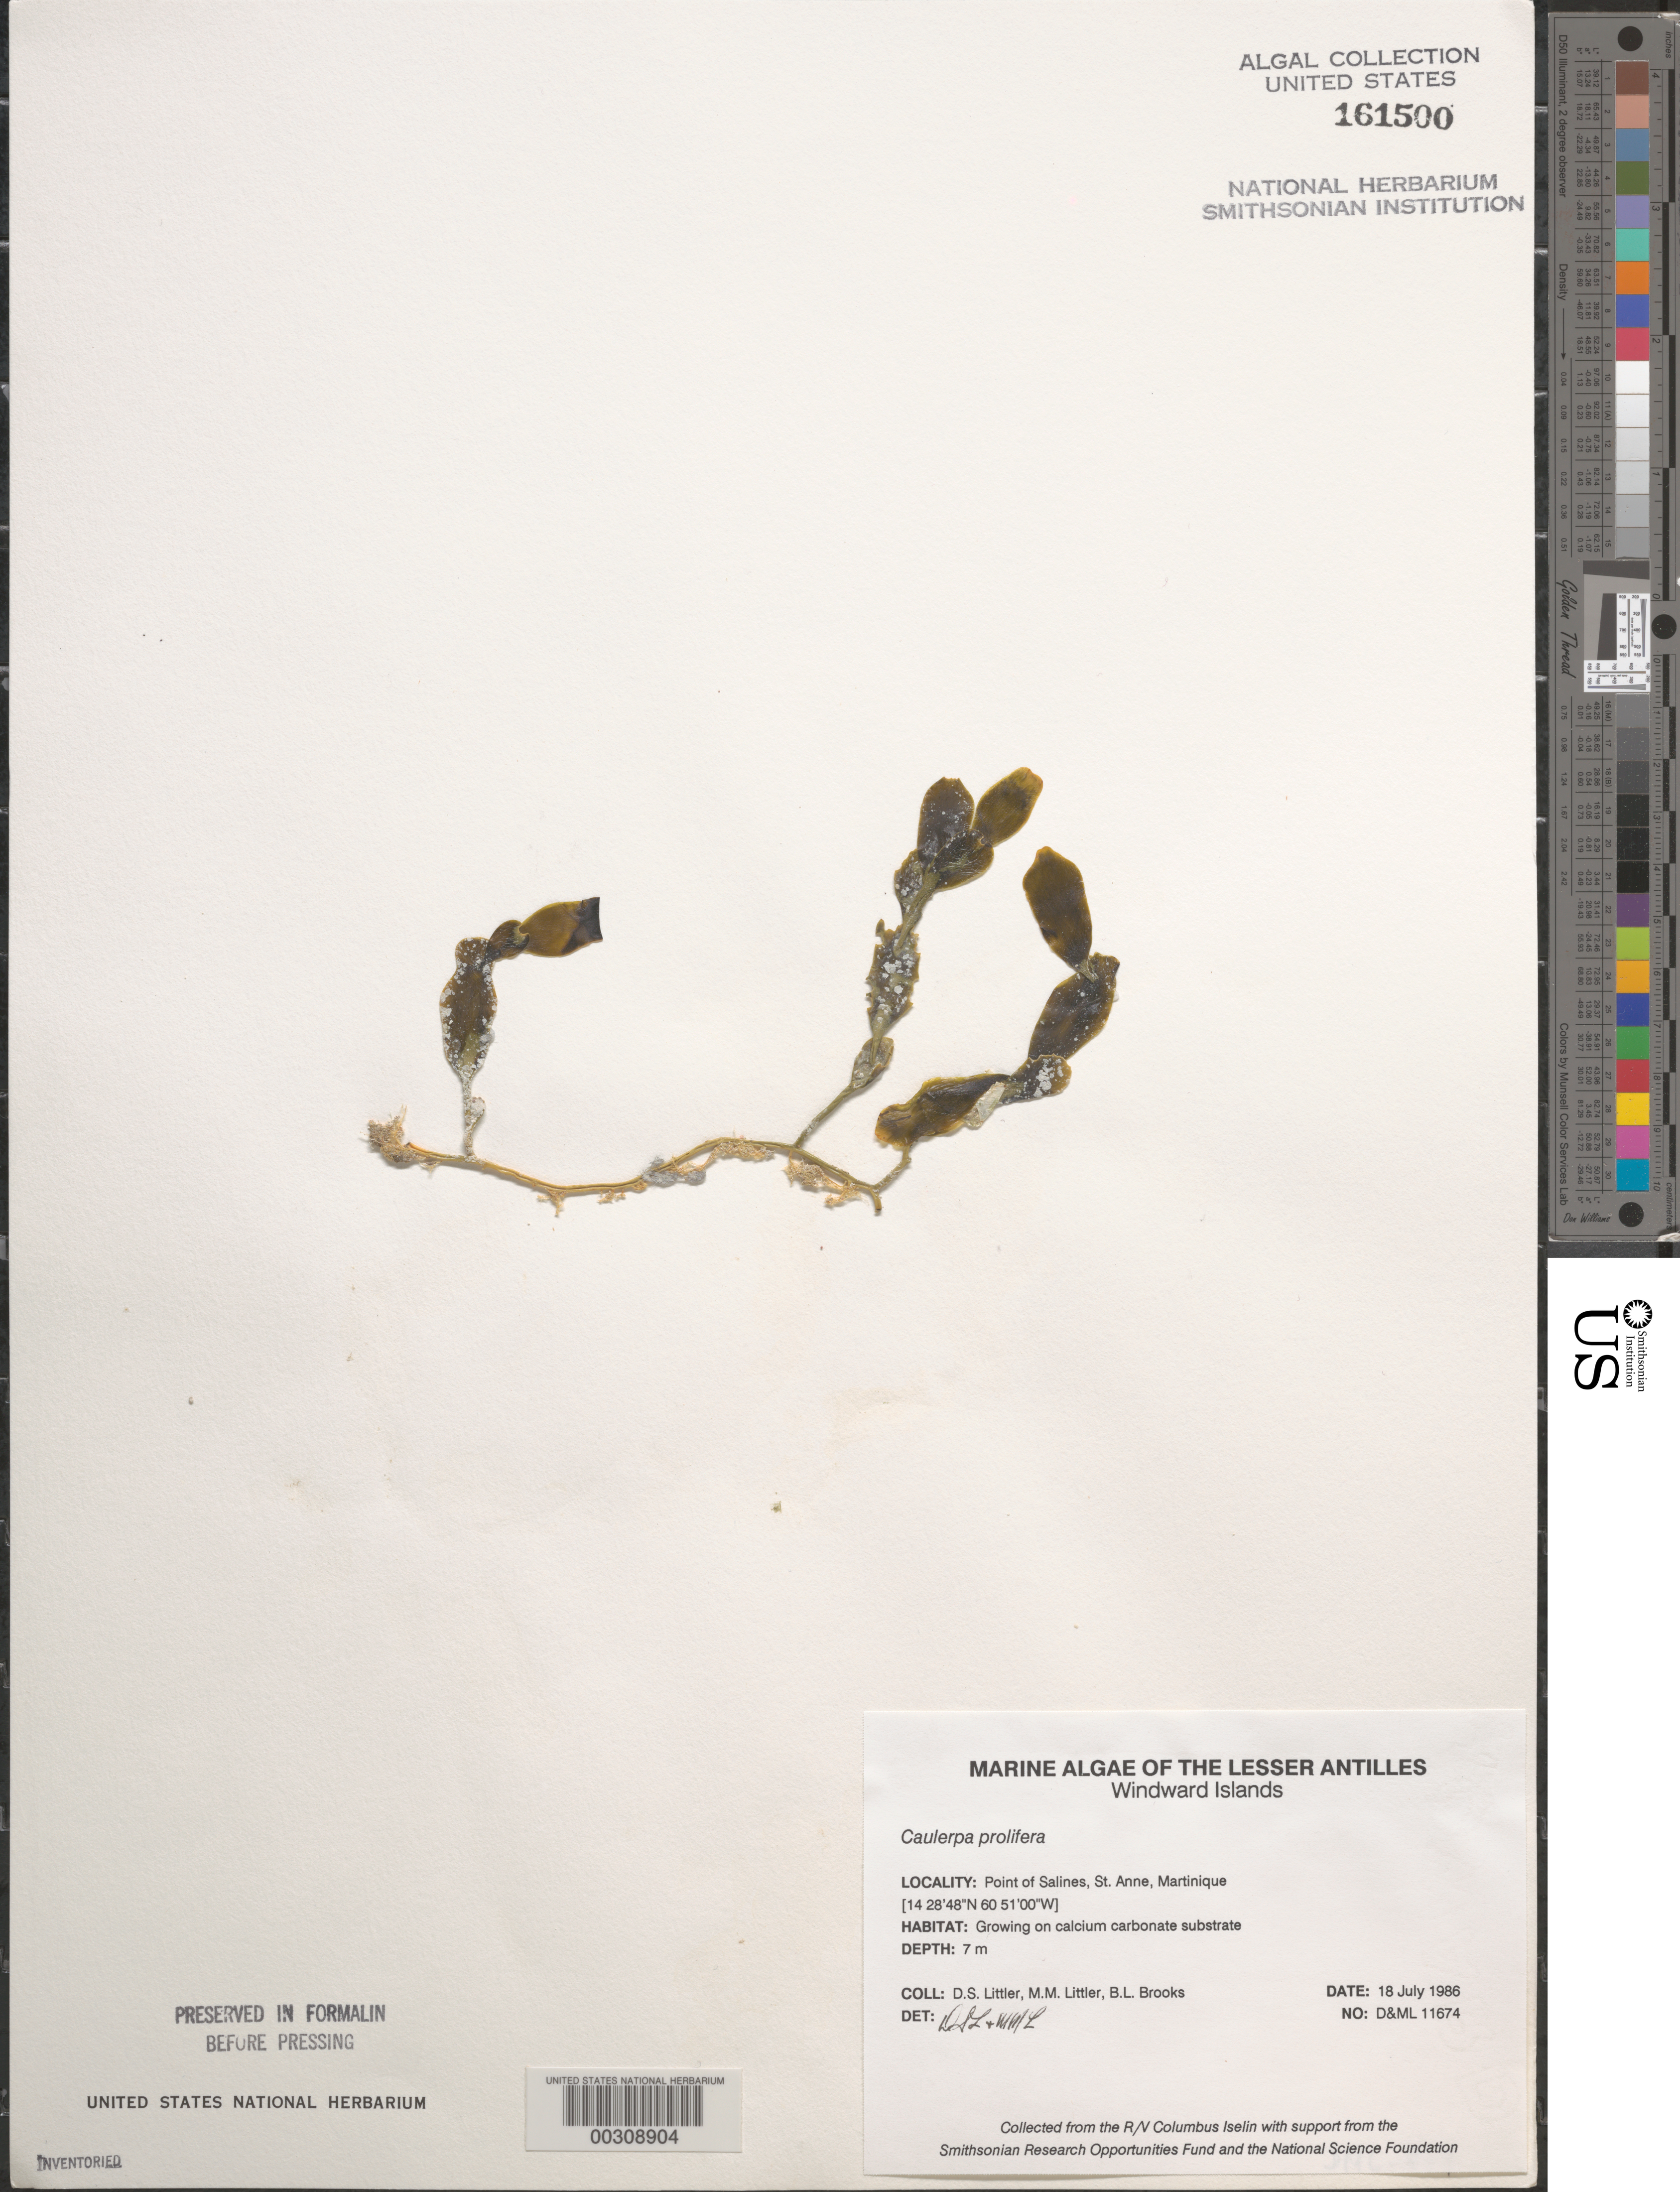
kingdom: Plantae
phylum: Chlorophyta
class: Ulvophyceae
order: Bryopsidales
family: Caulerpaceae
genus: Caulerpa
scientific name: Caulerpa prolifera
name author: (Forssk.) J.V.Lamouroux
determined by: Littler, D. S.; Littler, M. M.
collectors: D. S. Littler, M. M. Littler & B. Brooks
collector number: D&ML 11674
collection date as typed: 18 Jul 1986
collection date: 1986-07-18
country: Martinique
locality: Salines Point, St. Anne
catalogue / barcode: US 161500